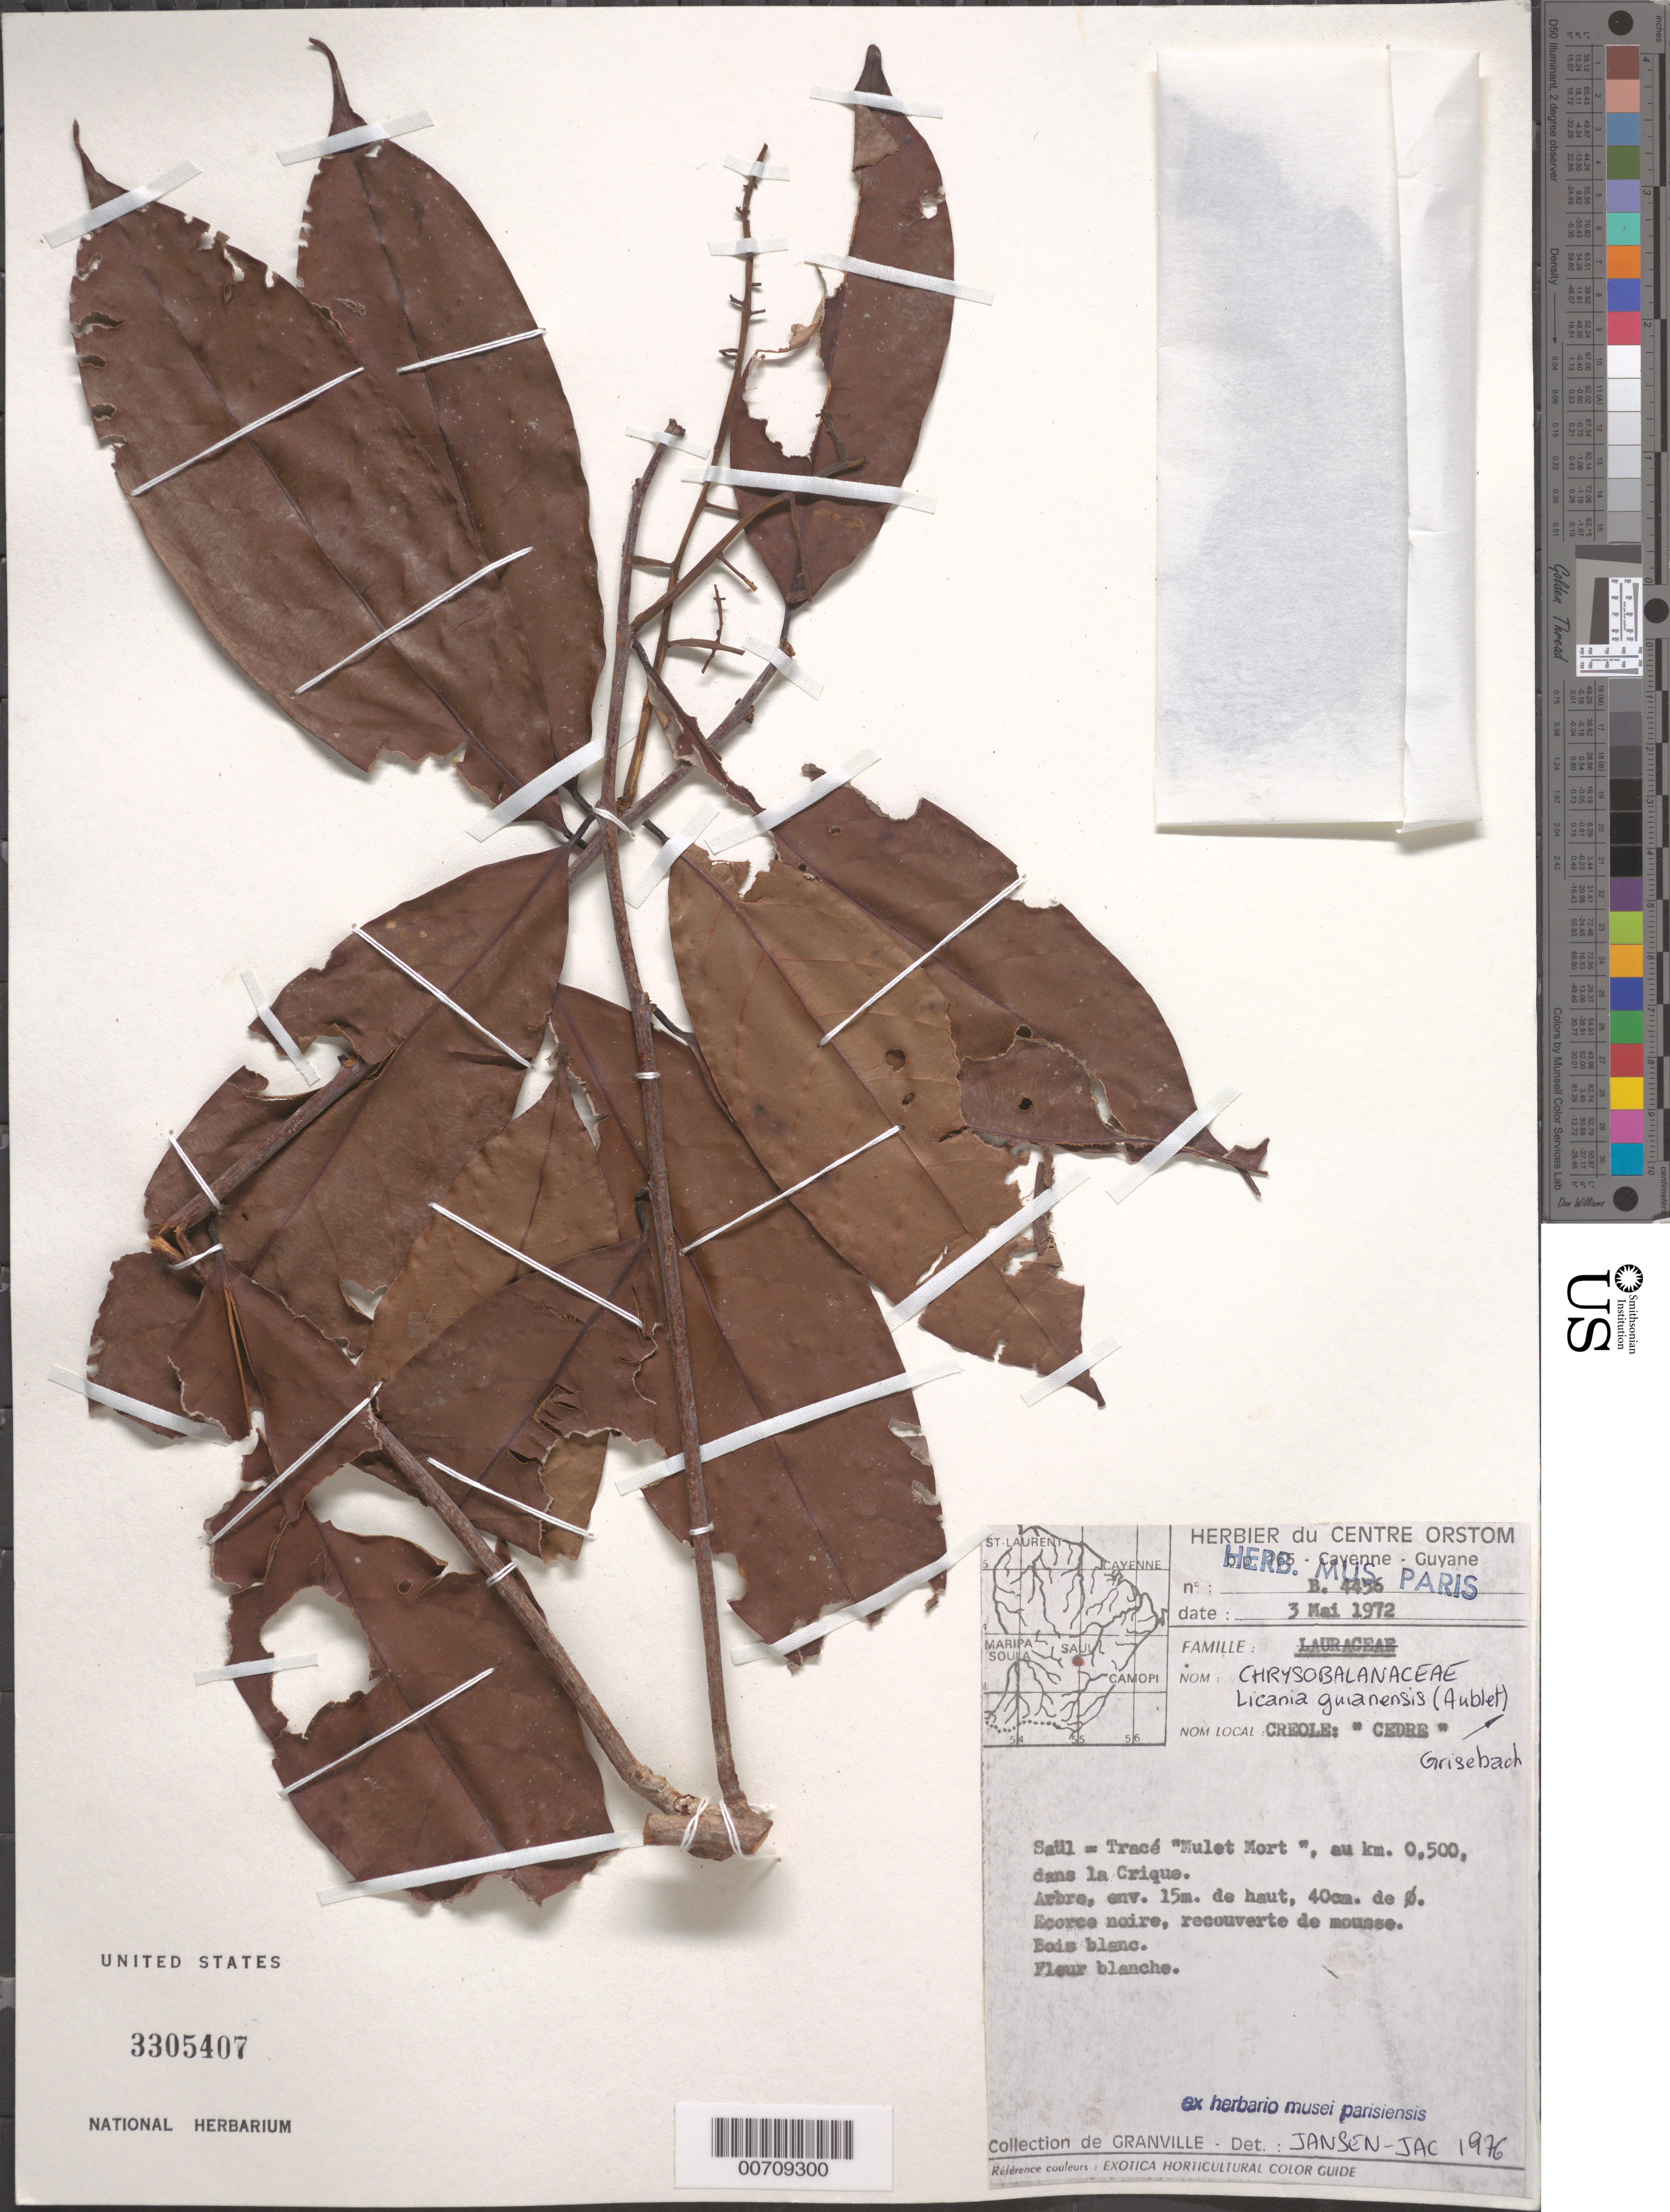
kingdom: Plantae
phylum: Tracheophyta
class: Magnoliopsida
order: Malpighiales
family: Chrysobalanaceae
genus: Moquilea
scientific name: Moquilea guianensis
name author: Aubl.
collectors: J.-J. de Granville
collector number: B 4456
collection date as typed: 3-May-72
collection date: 1972-05-03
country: French Guiana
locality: Saül, Tracé "Mulet Mort", au km 500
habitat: Dans la Crique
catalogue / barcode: US 3305407